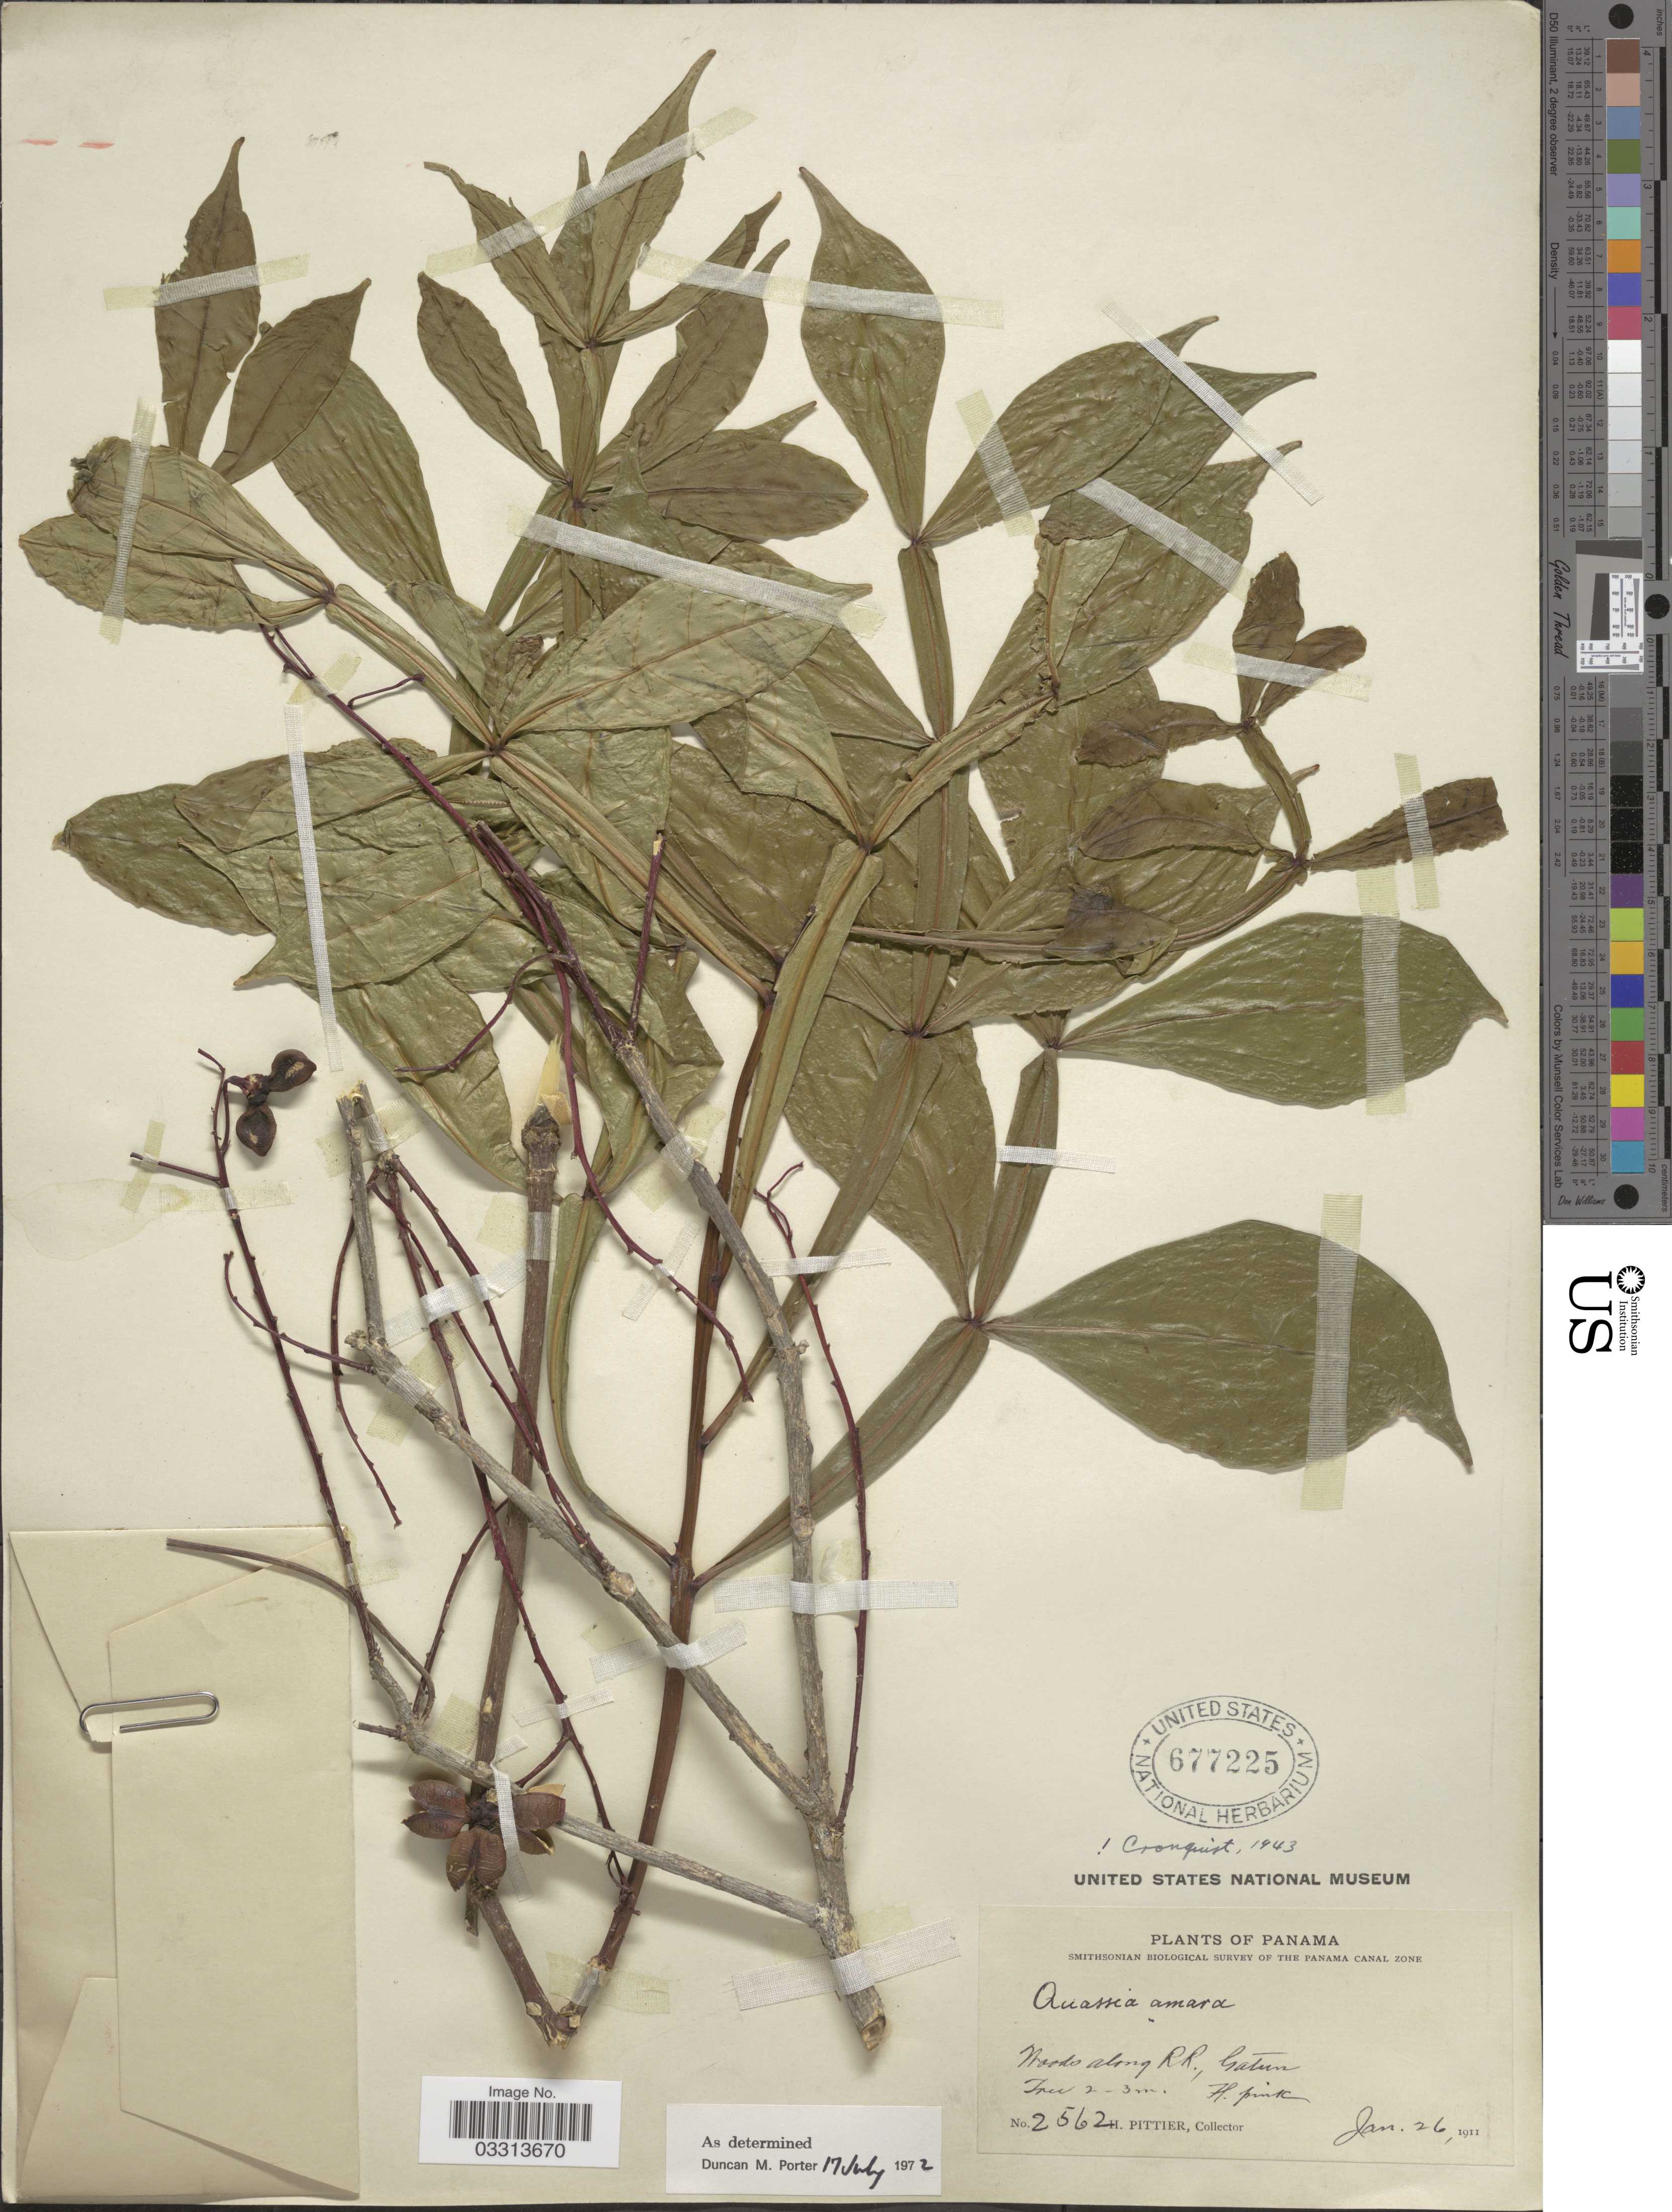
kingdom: Plantae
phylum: Tracheophyta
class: Magnoliopsida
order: Sapindales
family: Simaroubaceae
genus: Quassia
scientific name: Quassia amara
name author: L.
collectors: H. F. Pittier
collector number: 2562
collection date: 1911-01-26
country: Panama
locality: Canal Zone, Woods along RR., Gatun.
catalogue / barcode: US 677225